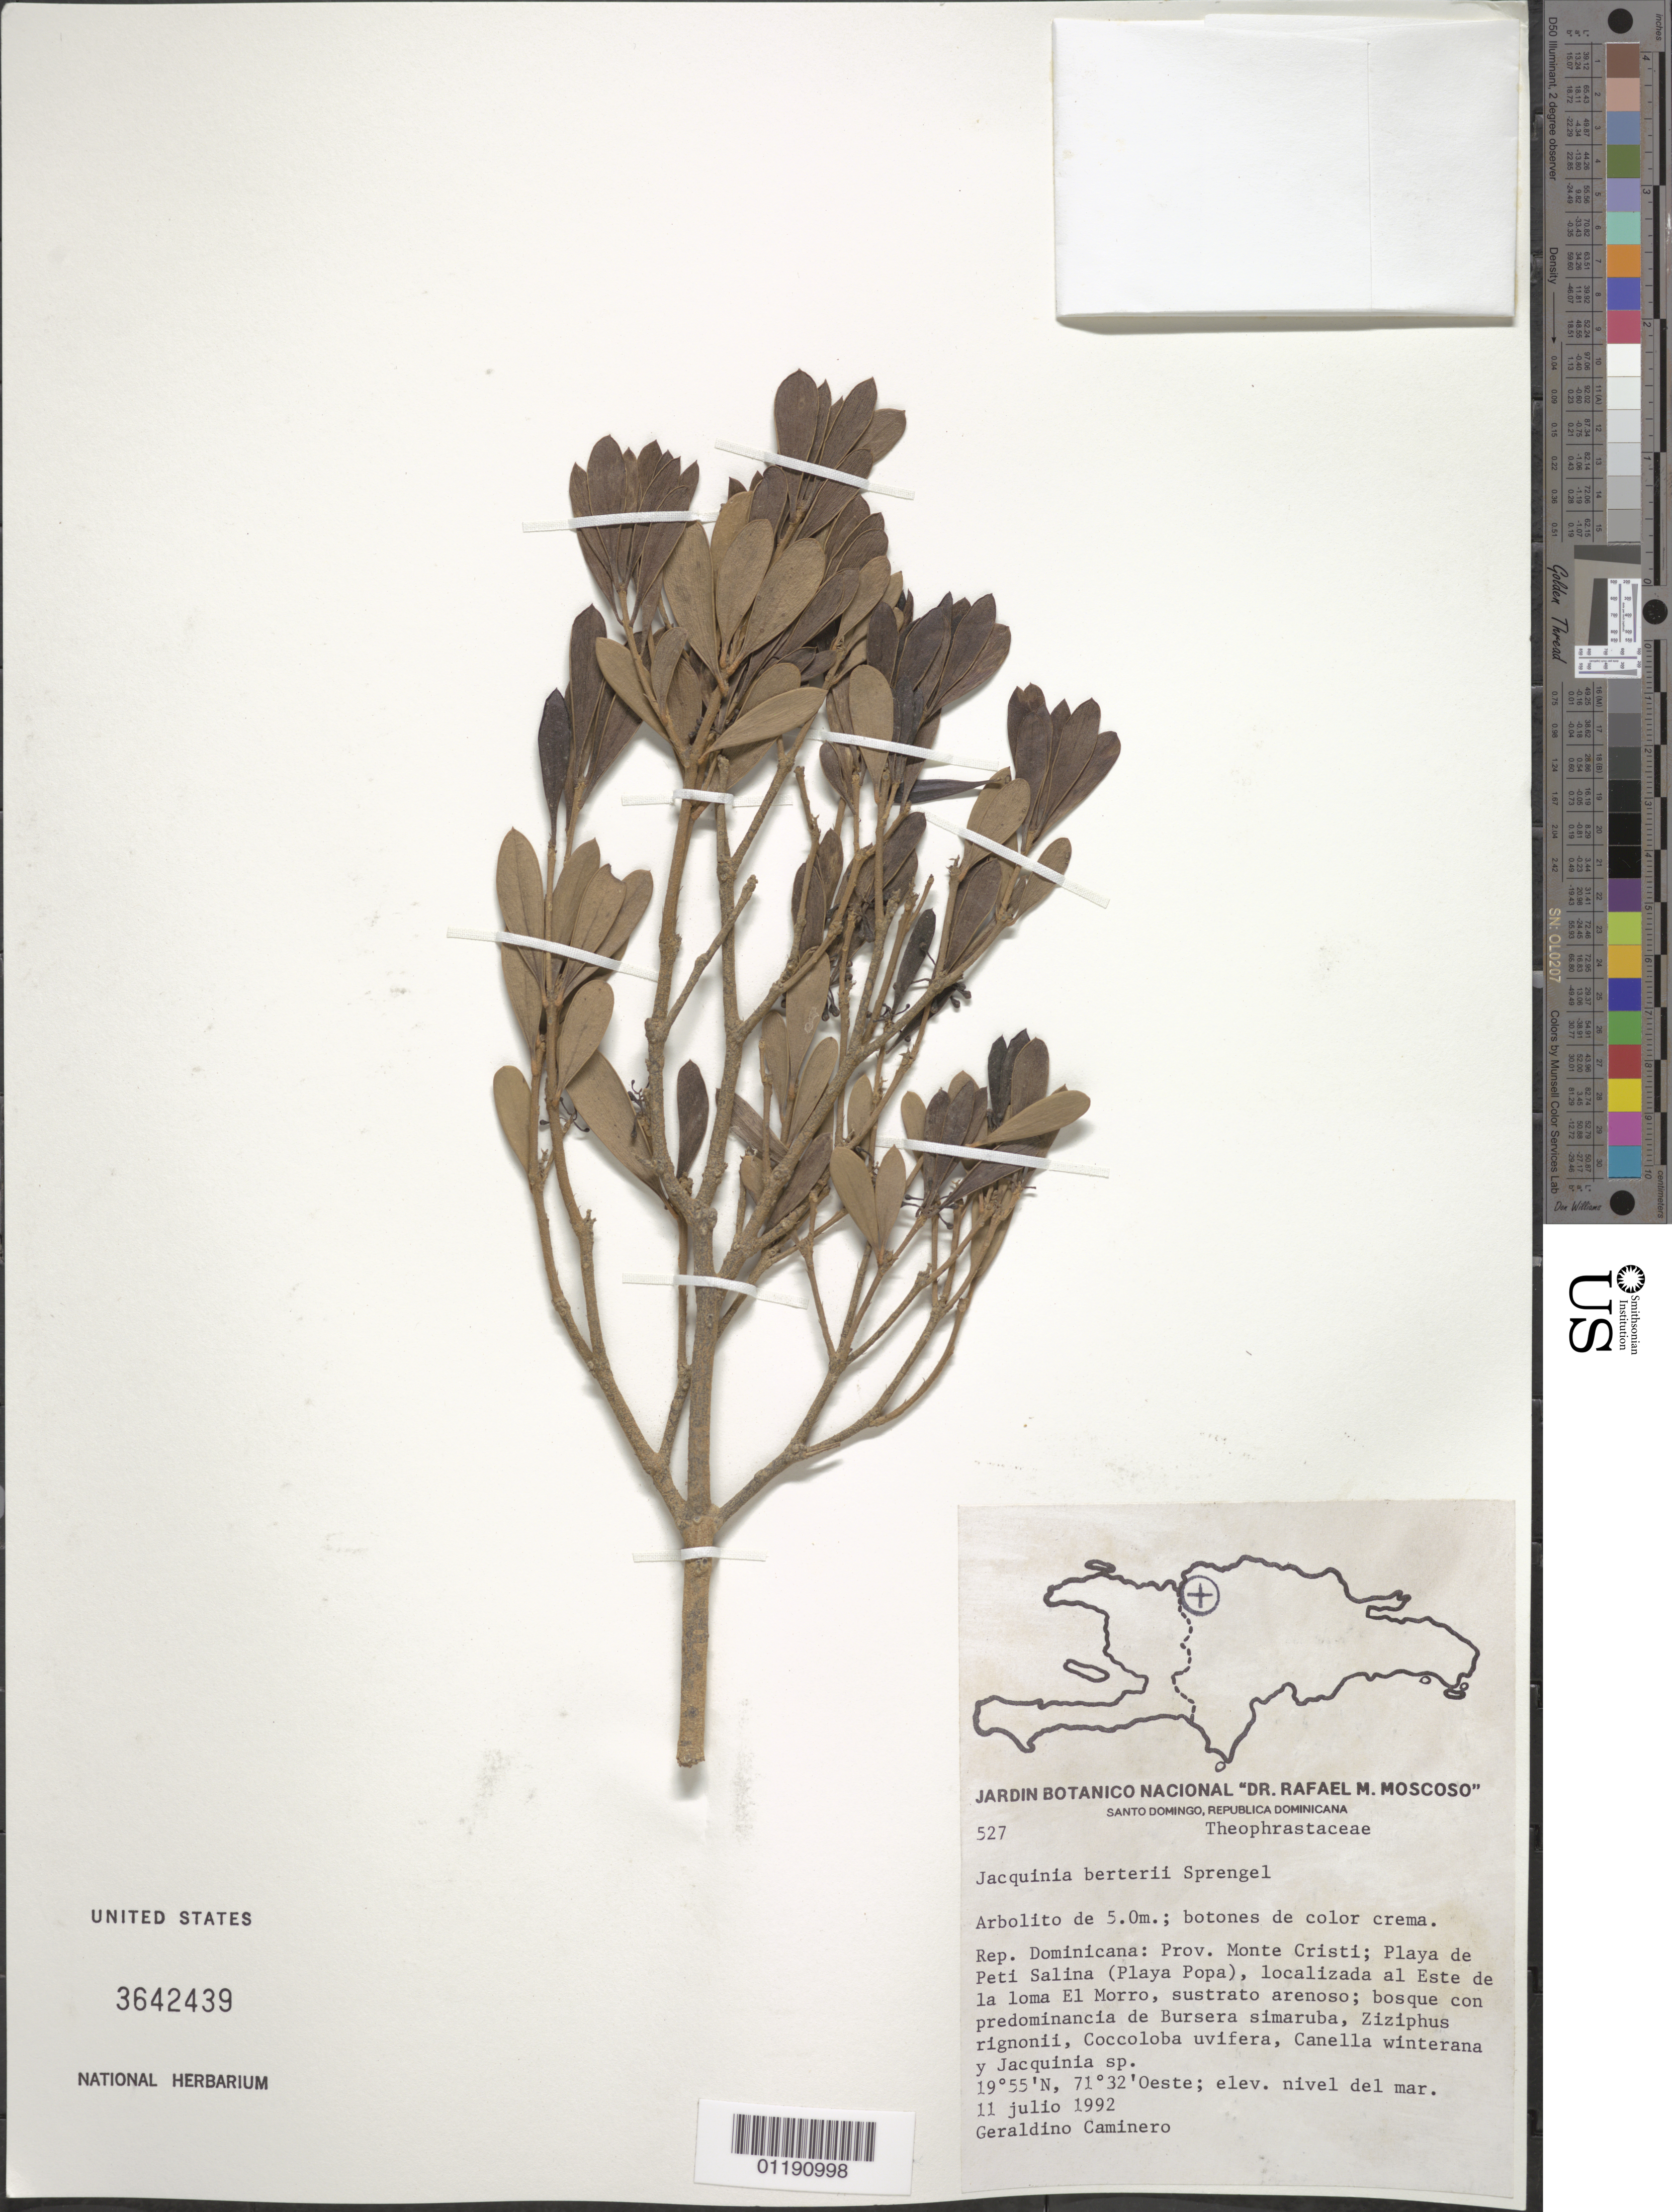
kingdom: Plantae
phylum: Tracheophyta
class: Magnoliopsida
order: Ericales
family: Primulaceae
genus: Jacquinia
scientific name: Jacquinia berterii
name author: Spreng.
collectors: G. Caminero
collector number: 527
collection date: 1992-07-11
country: Dominican Republic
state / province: Monte Cristi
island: Hispaniola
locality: Beach of Peti Salina (Popa Beach), located E of the hill El Morro.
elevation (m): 0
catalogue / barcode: US 3642439